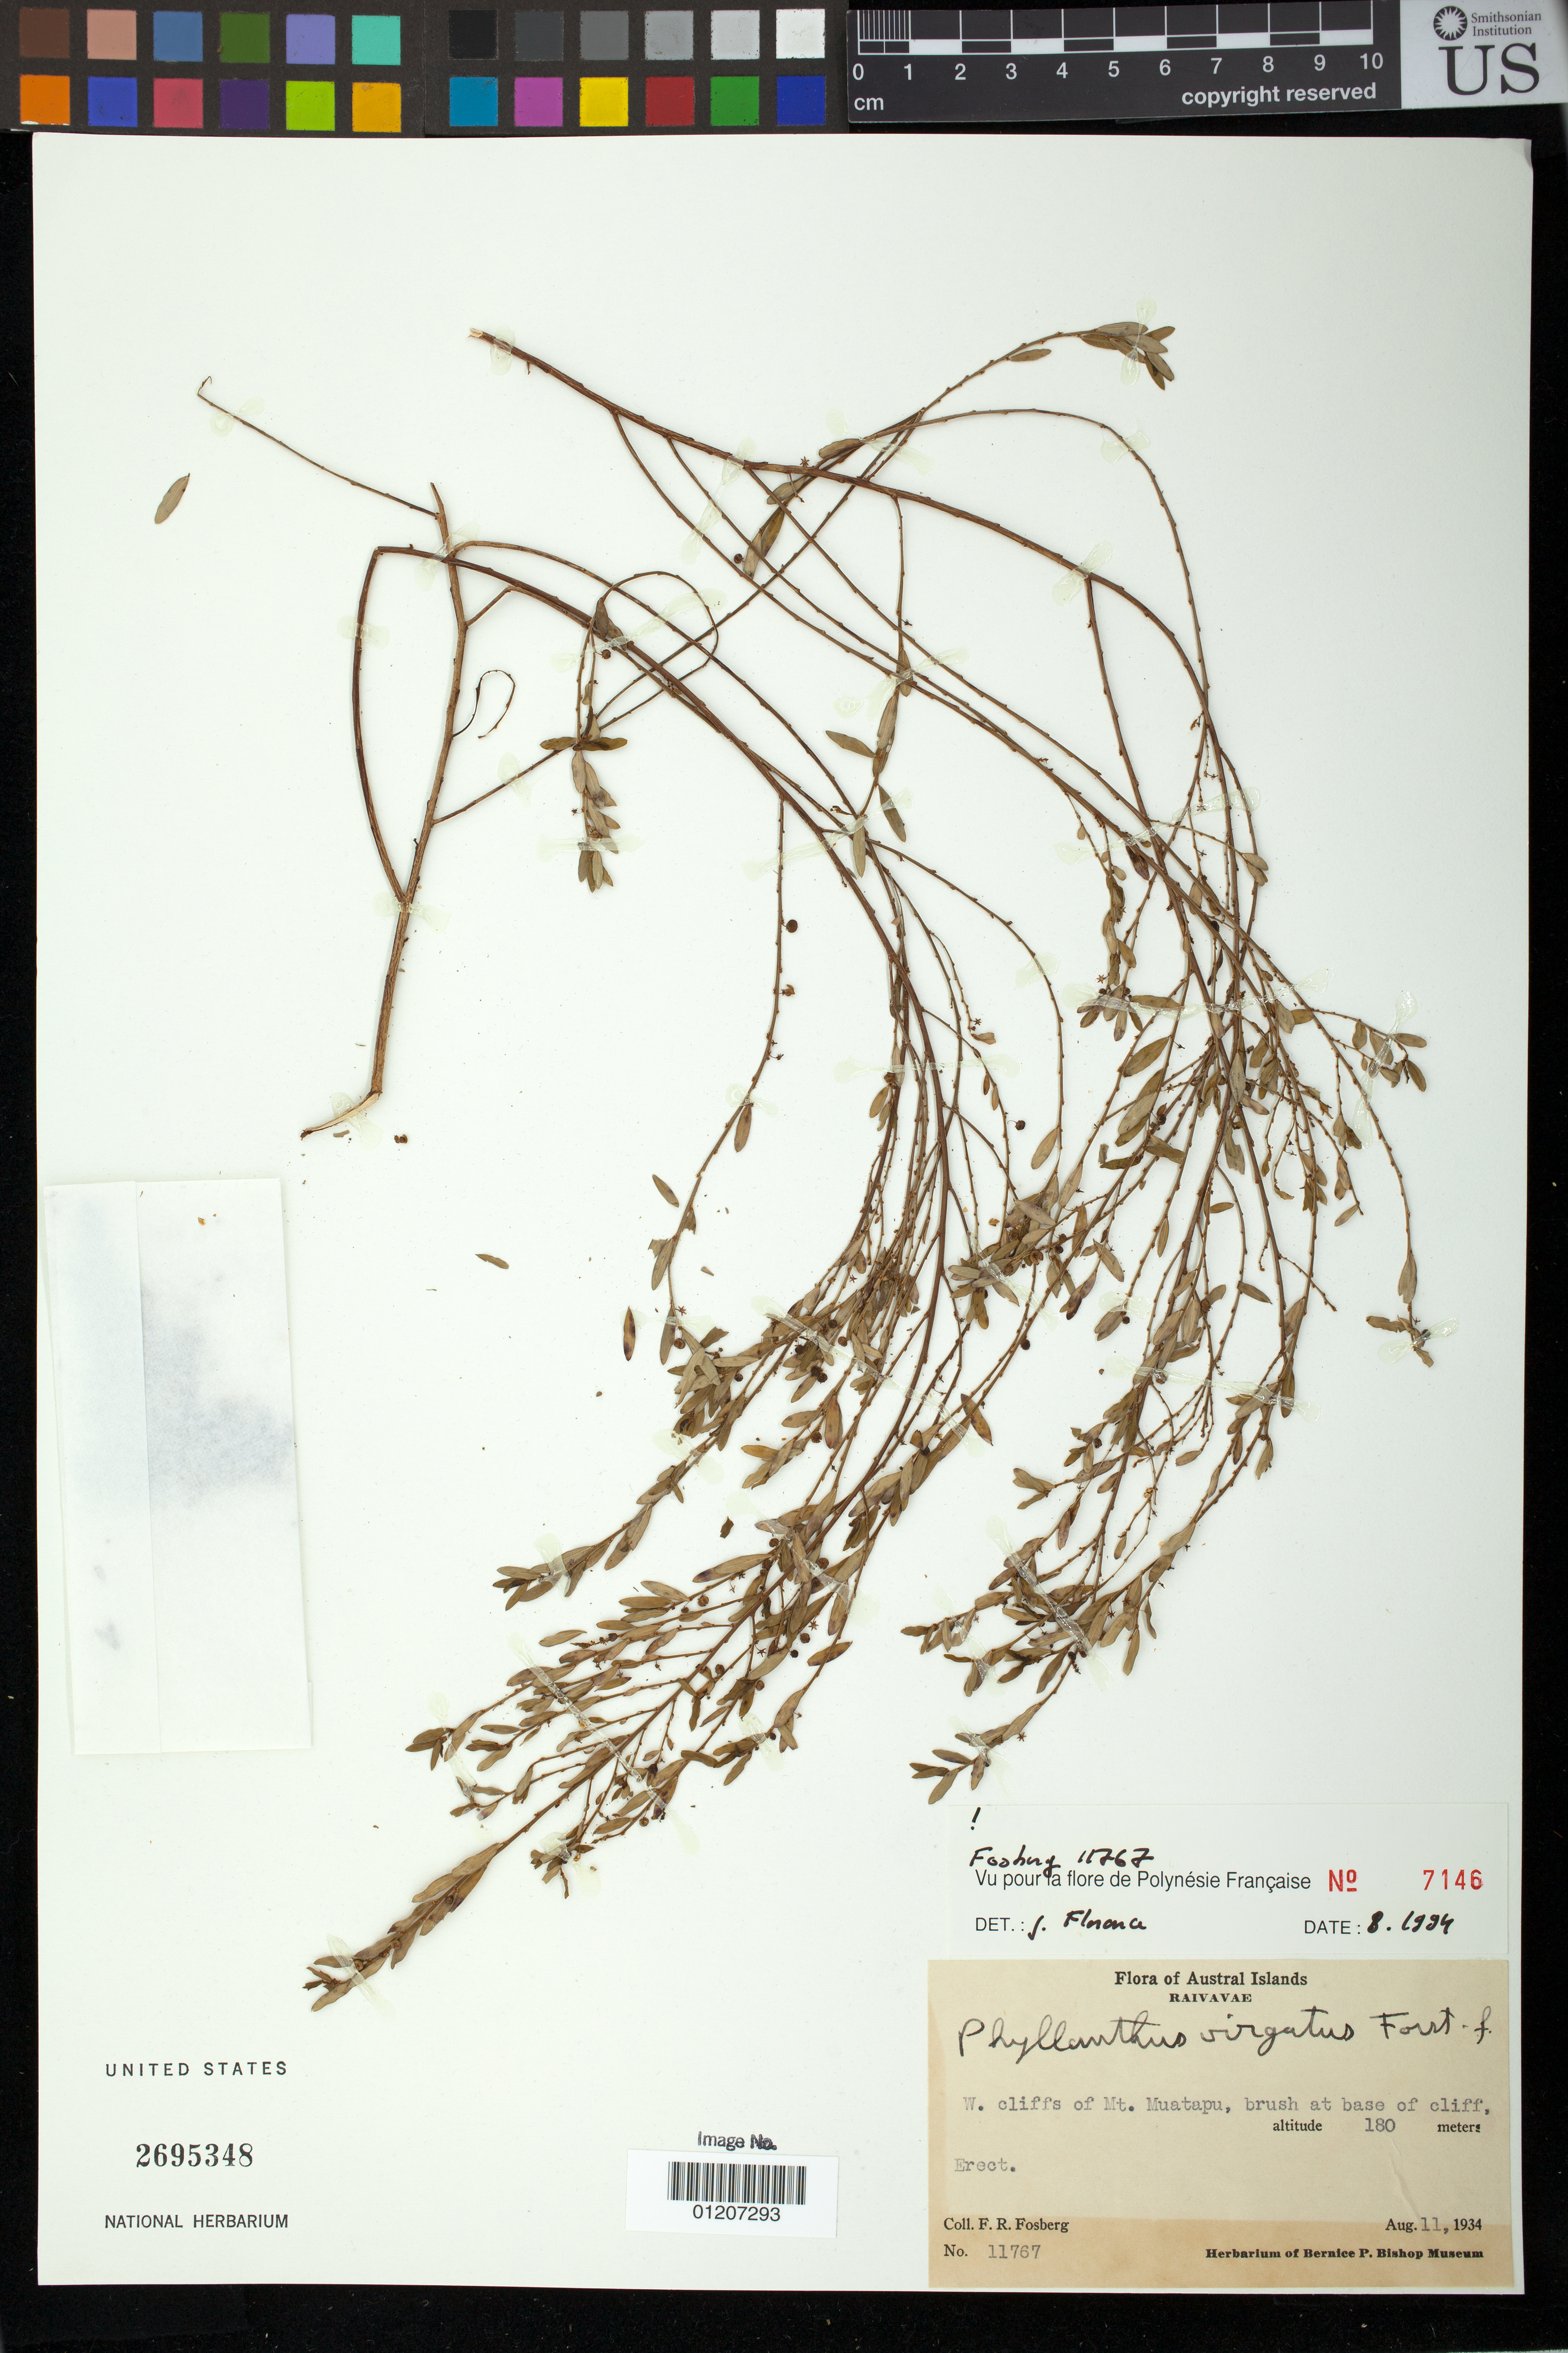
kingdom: Plantae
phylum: Tracheophyta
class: Magnoliopsida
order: Malpighiales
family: Phyllanthaceae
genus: Phyllanthus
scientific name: Phyllanthus virgatus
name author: G. Forst.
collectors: F. R. Fosberg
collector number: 11767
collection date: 1934-08-11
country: French Polynesia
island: Raivavae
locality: W. cliffs of Mt. Muatapu, at base of cliff.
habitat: Brush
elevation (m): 180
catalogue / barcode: US 2695348